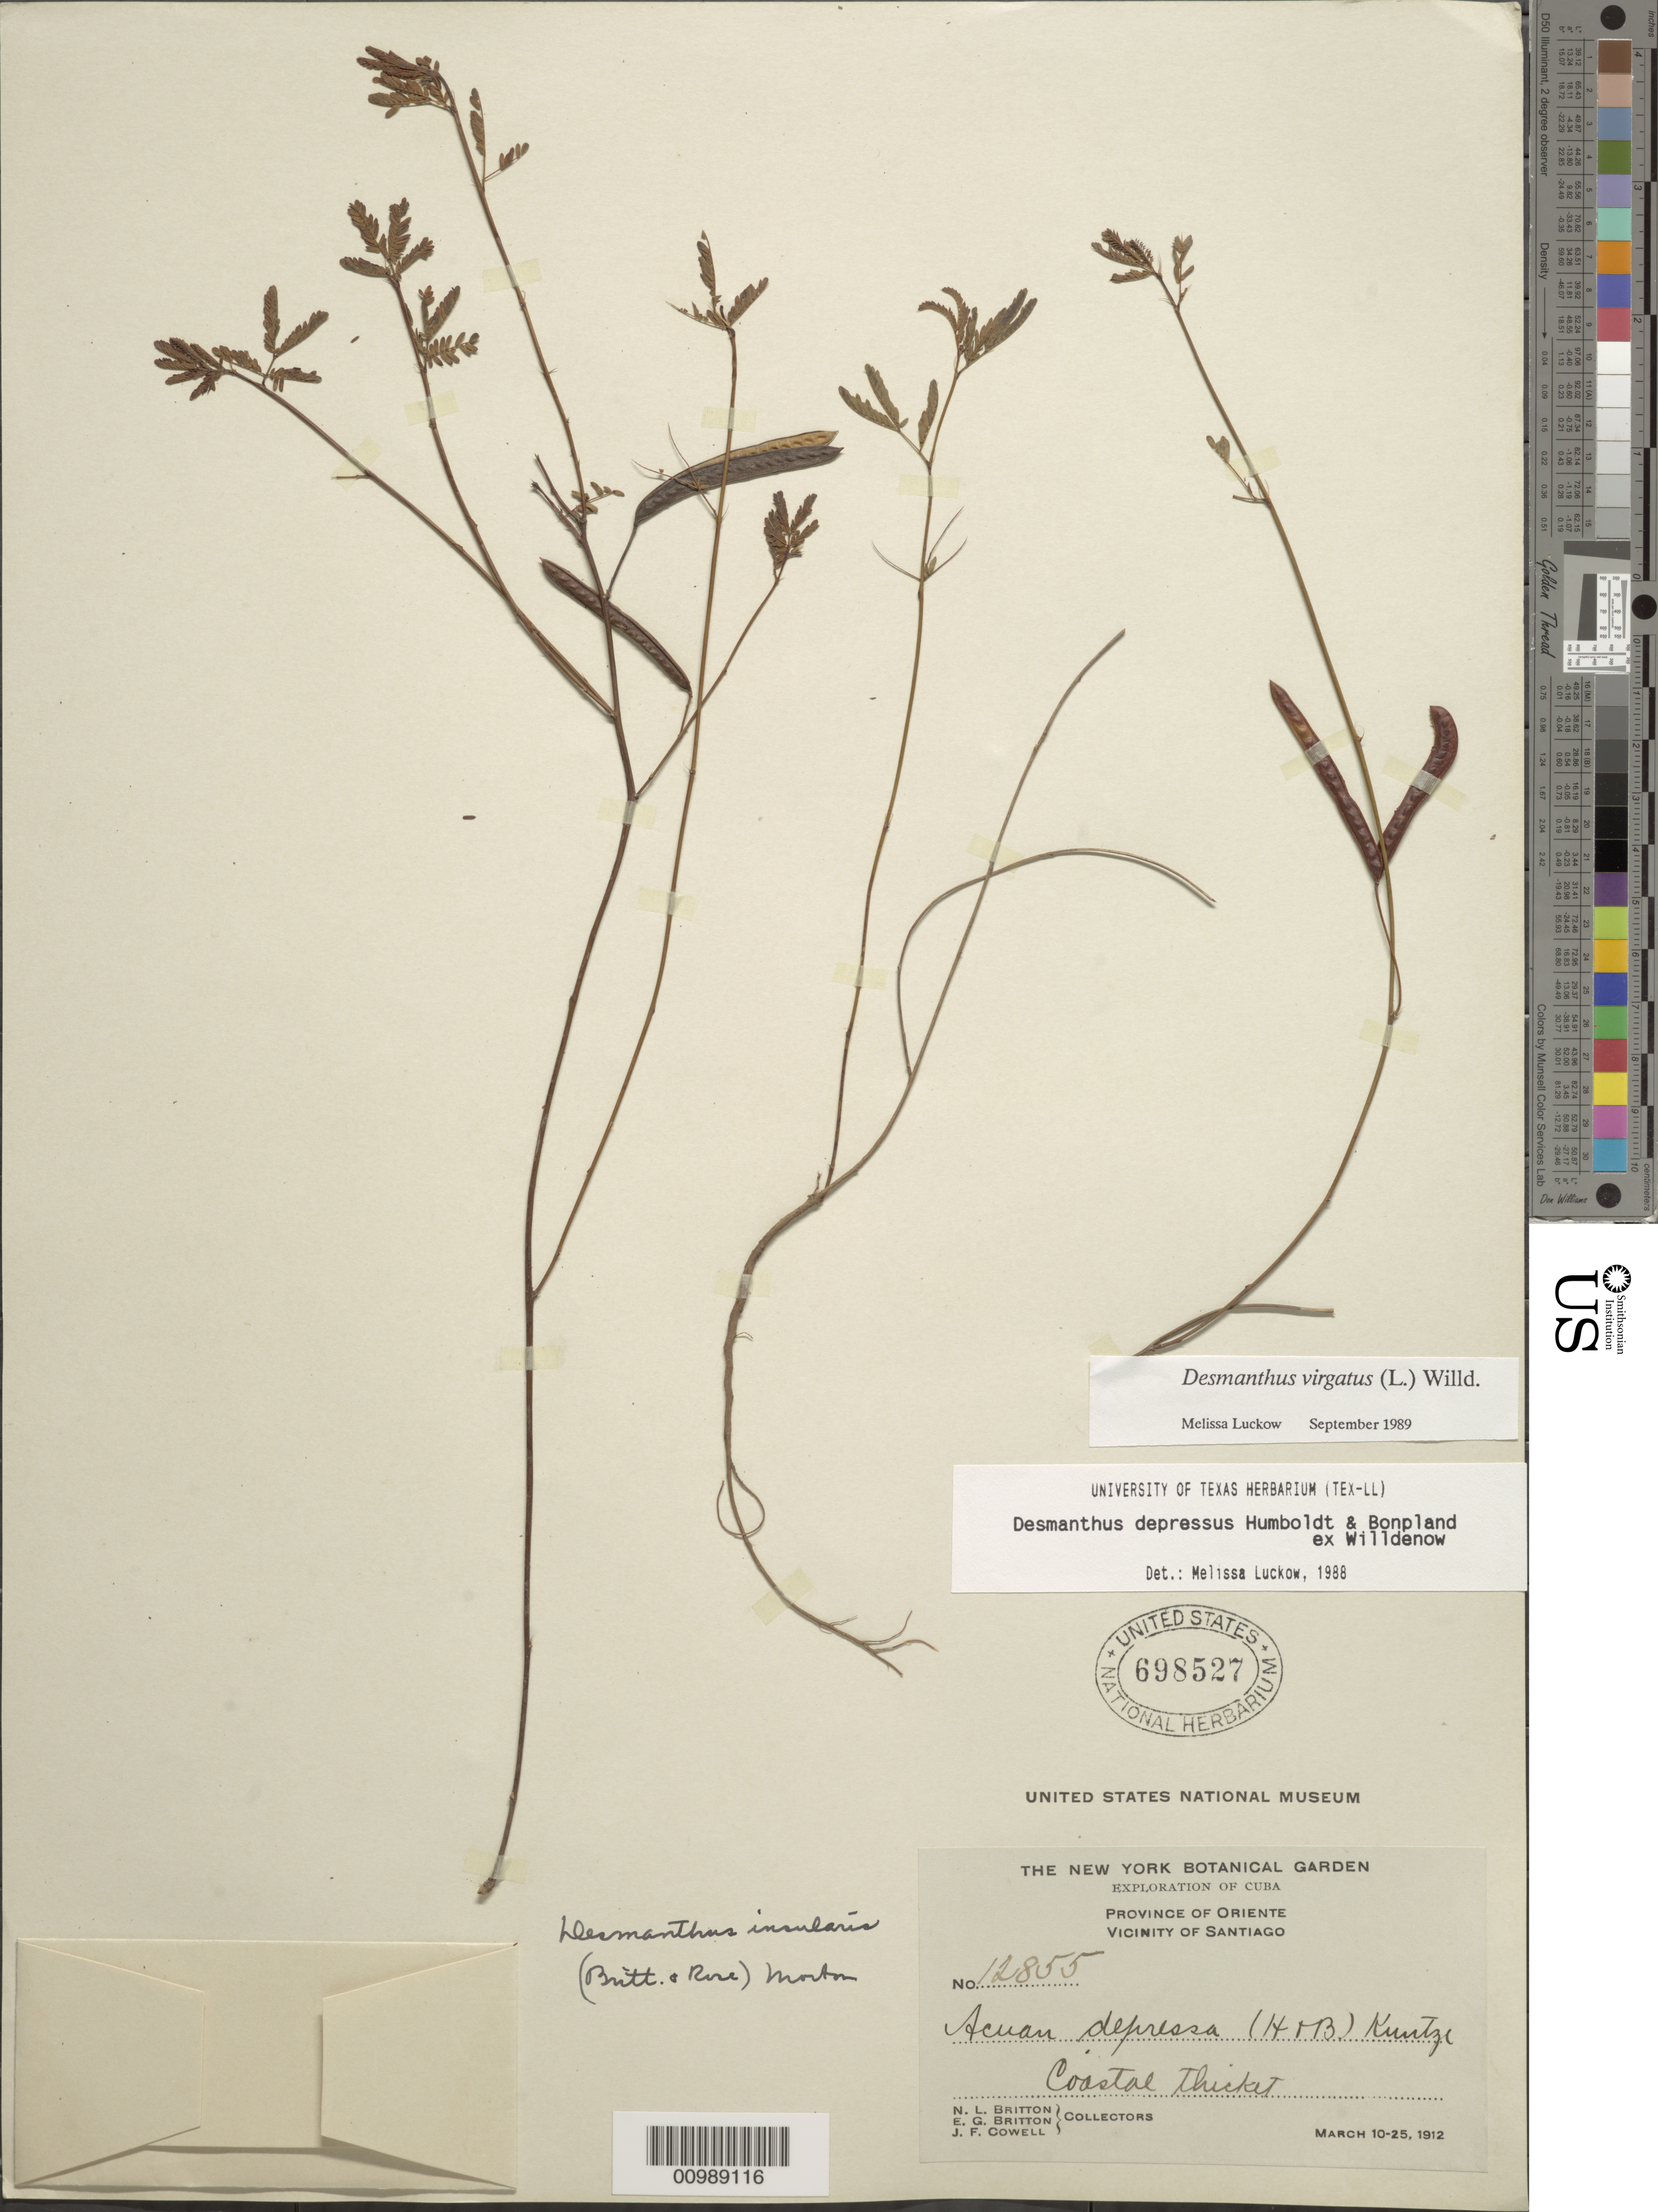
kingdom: Plantae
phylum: Tracheophyta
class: Magnoliopsida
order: Fabales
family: Fabaceae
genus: Desmanthus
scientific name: Desmanthus virgatus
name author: (L.) Willd.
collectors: N. Britton, E. G. Britton & J. F. Cowell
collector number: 12855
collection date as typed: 10 Mar 1912 to 25 Mar 1912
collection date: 1912-03-10/1912-03-25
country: Cuba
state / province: Santiago de Cuba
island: Cuba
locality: Vicinity of Santiago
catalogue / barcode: US 698527